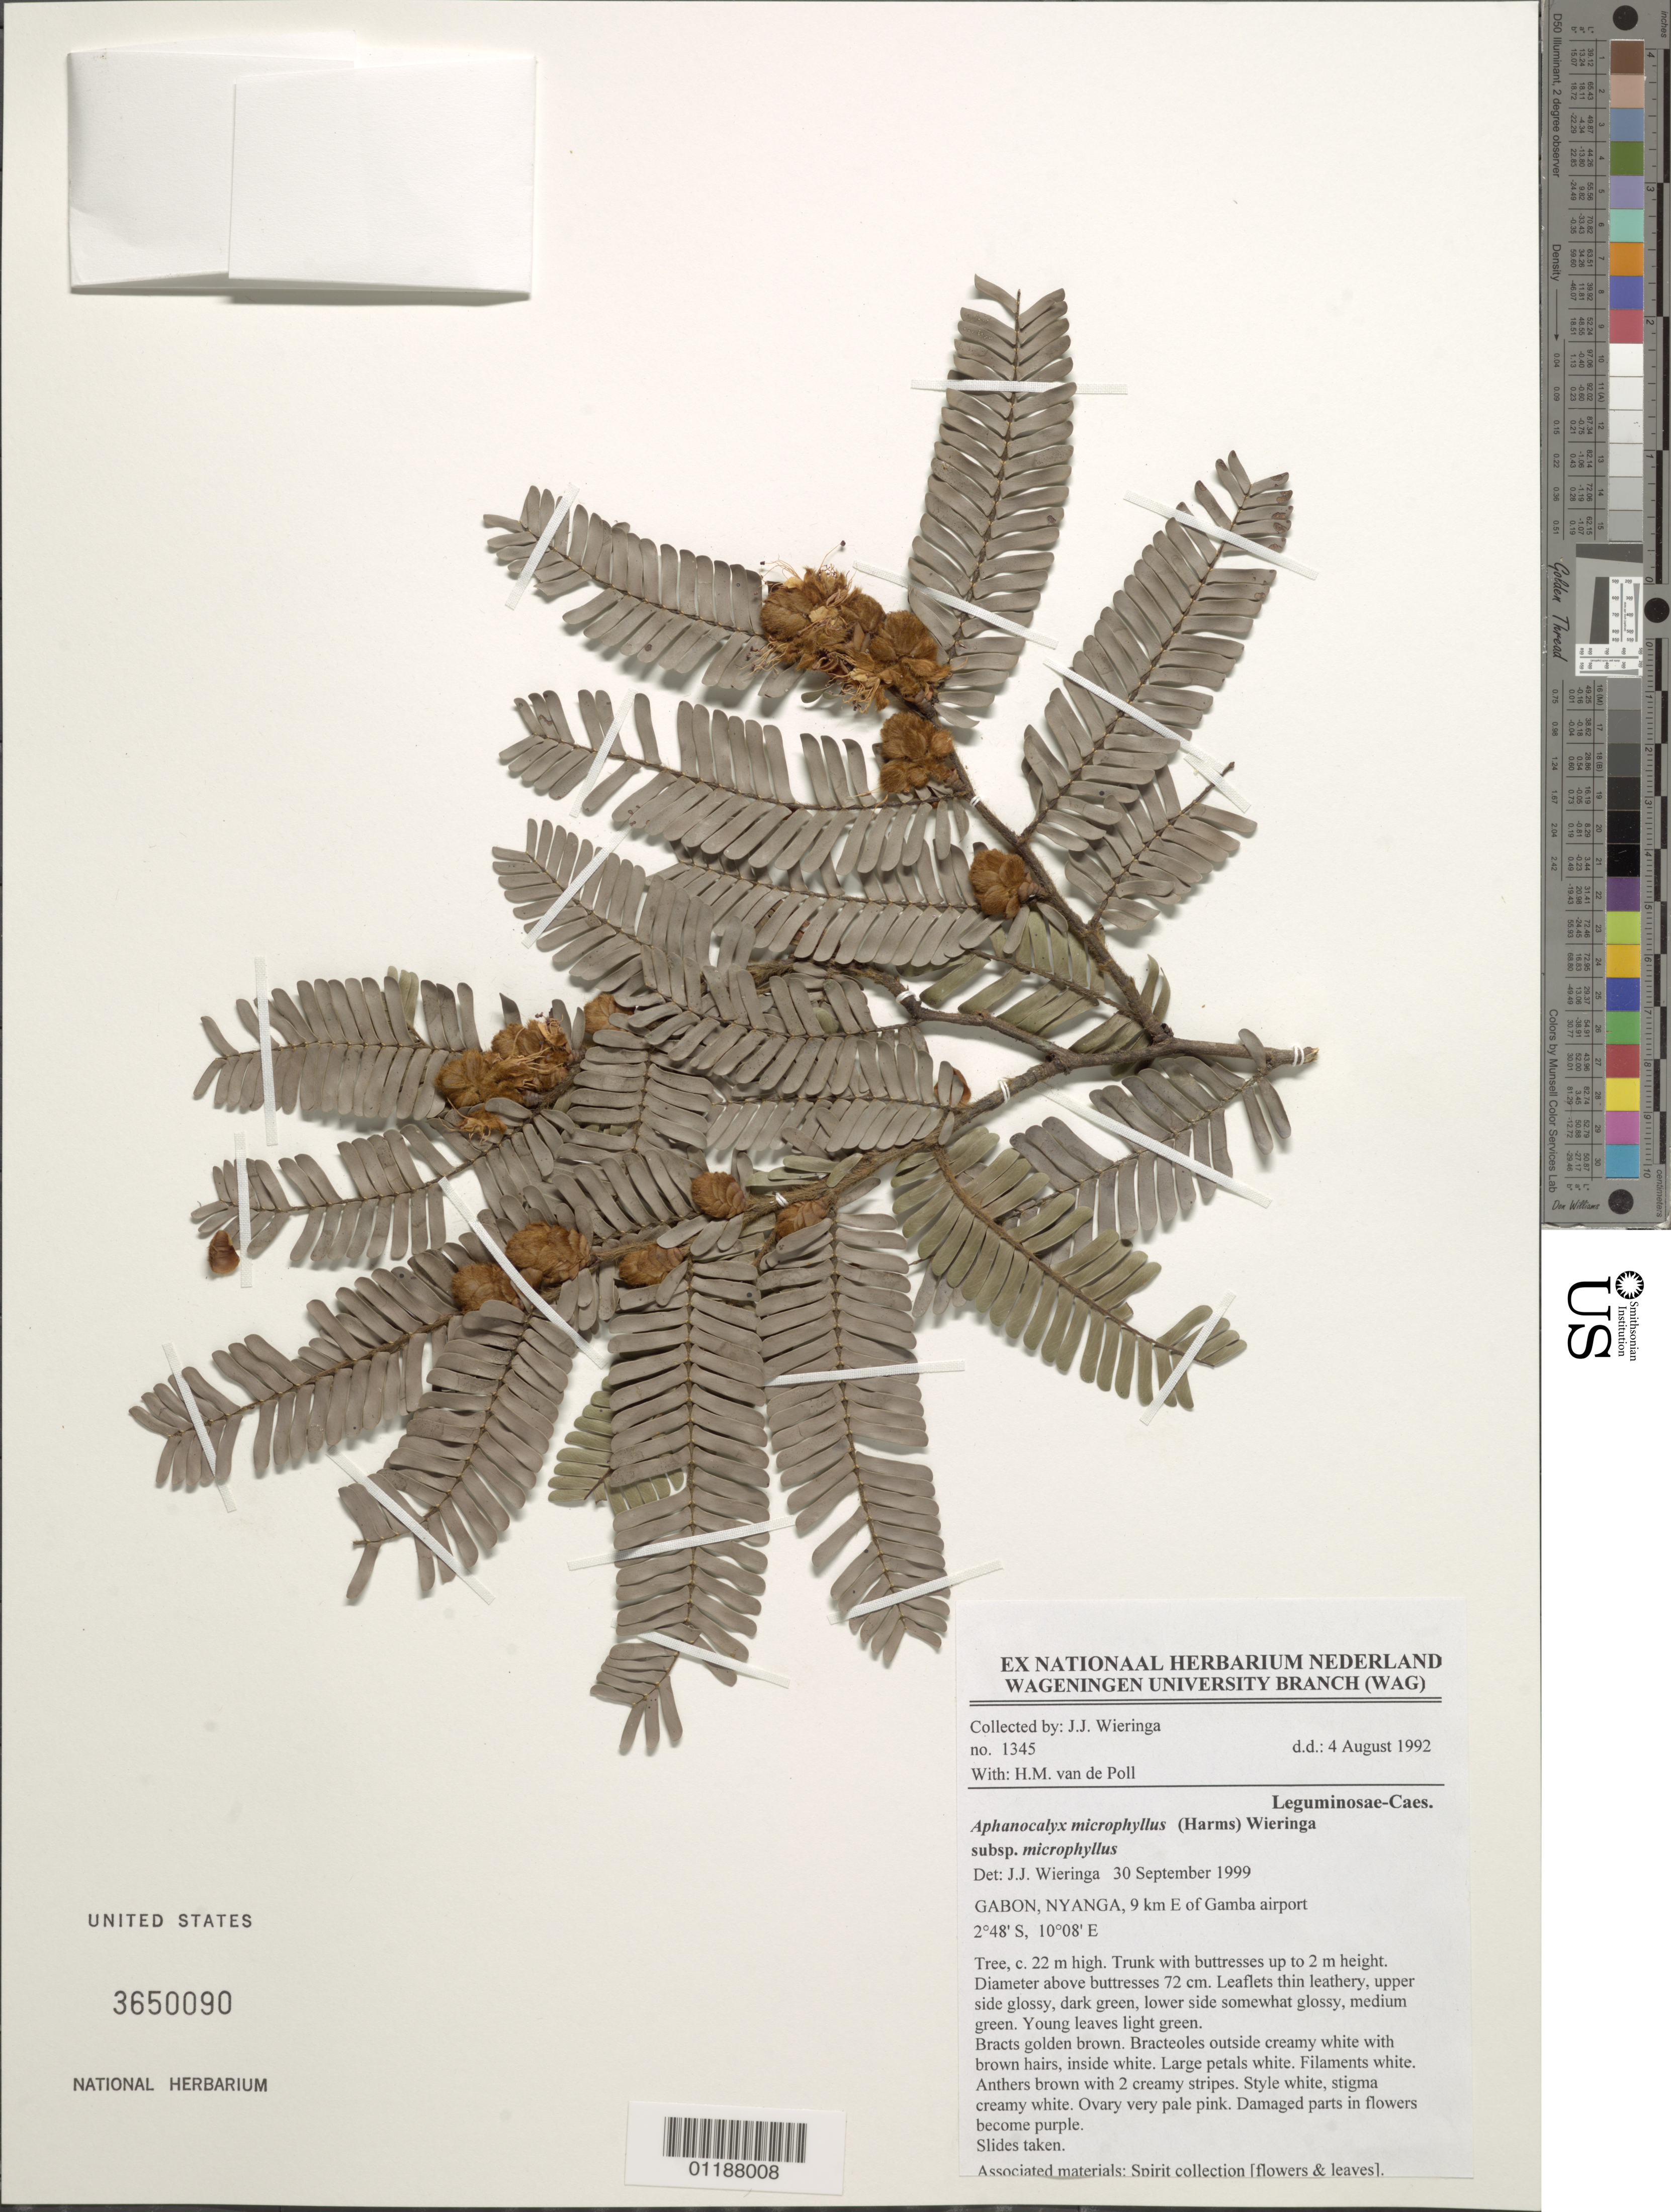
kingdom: Plantae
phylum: Tracheophyta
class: Magnoliopsida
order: Fabales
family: Fabaceae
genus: Aphanocalyx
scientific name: Aphanocalyx microphyllus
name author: (Harms) Wieringa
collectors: J. J. Wieringa & H. van de Poll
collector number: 1345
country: Gabon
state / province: Nyanga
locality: E of Gamba airport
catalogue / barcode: US 3650090